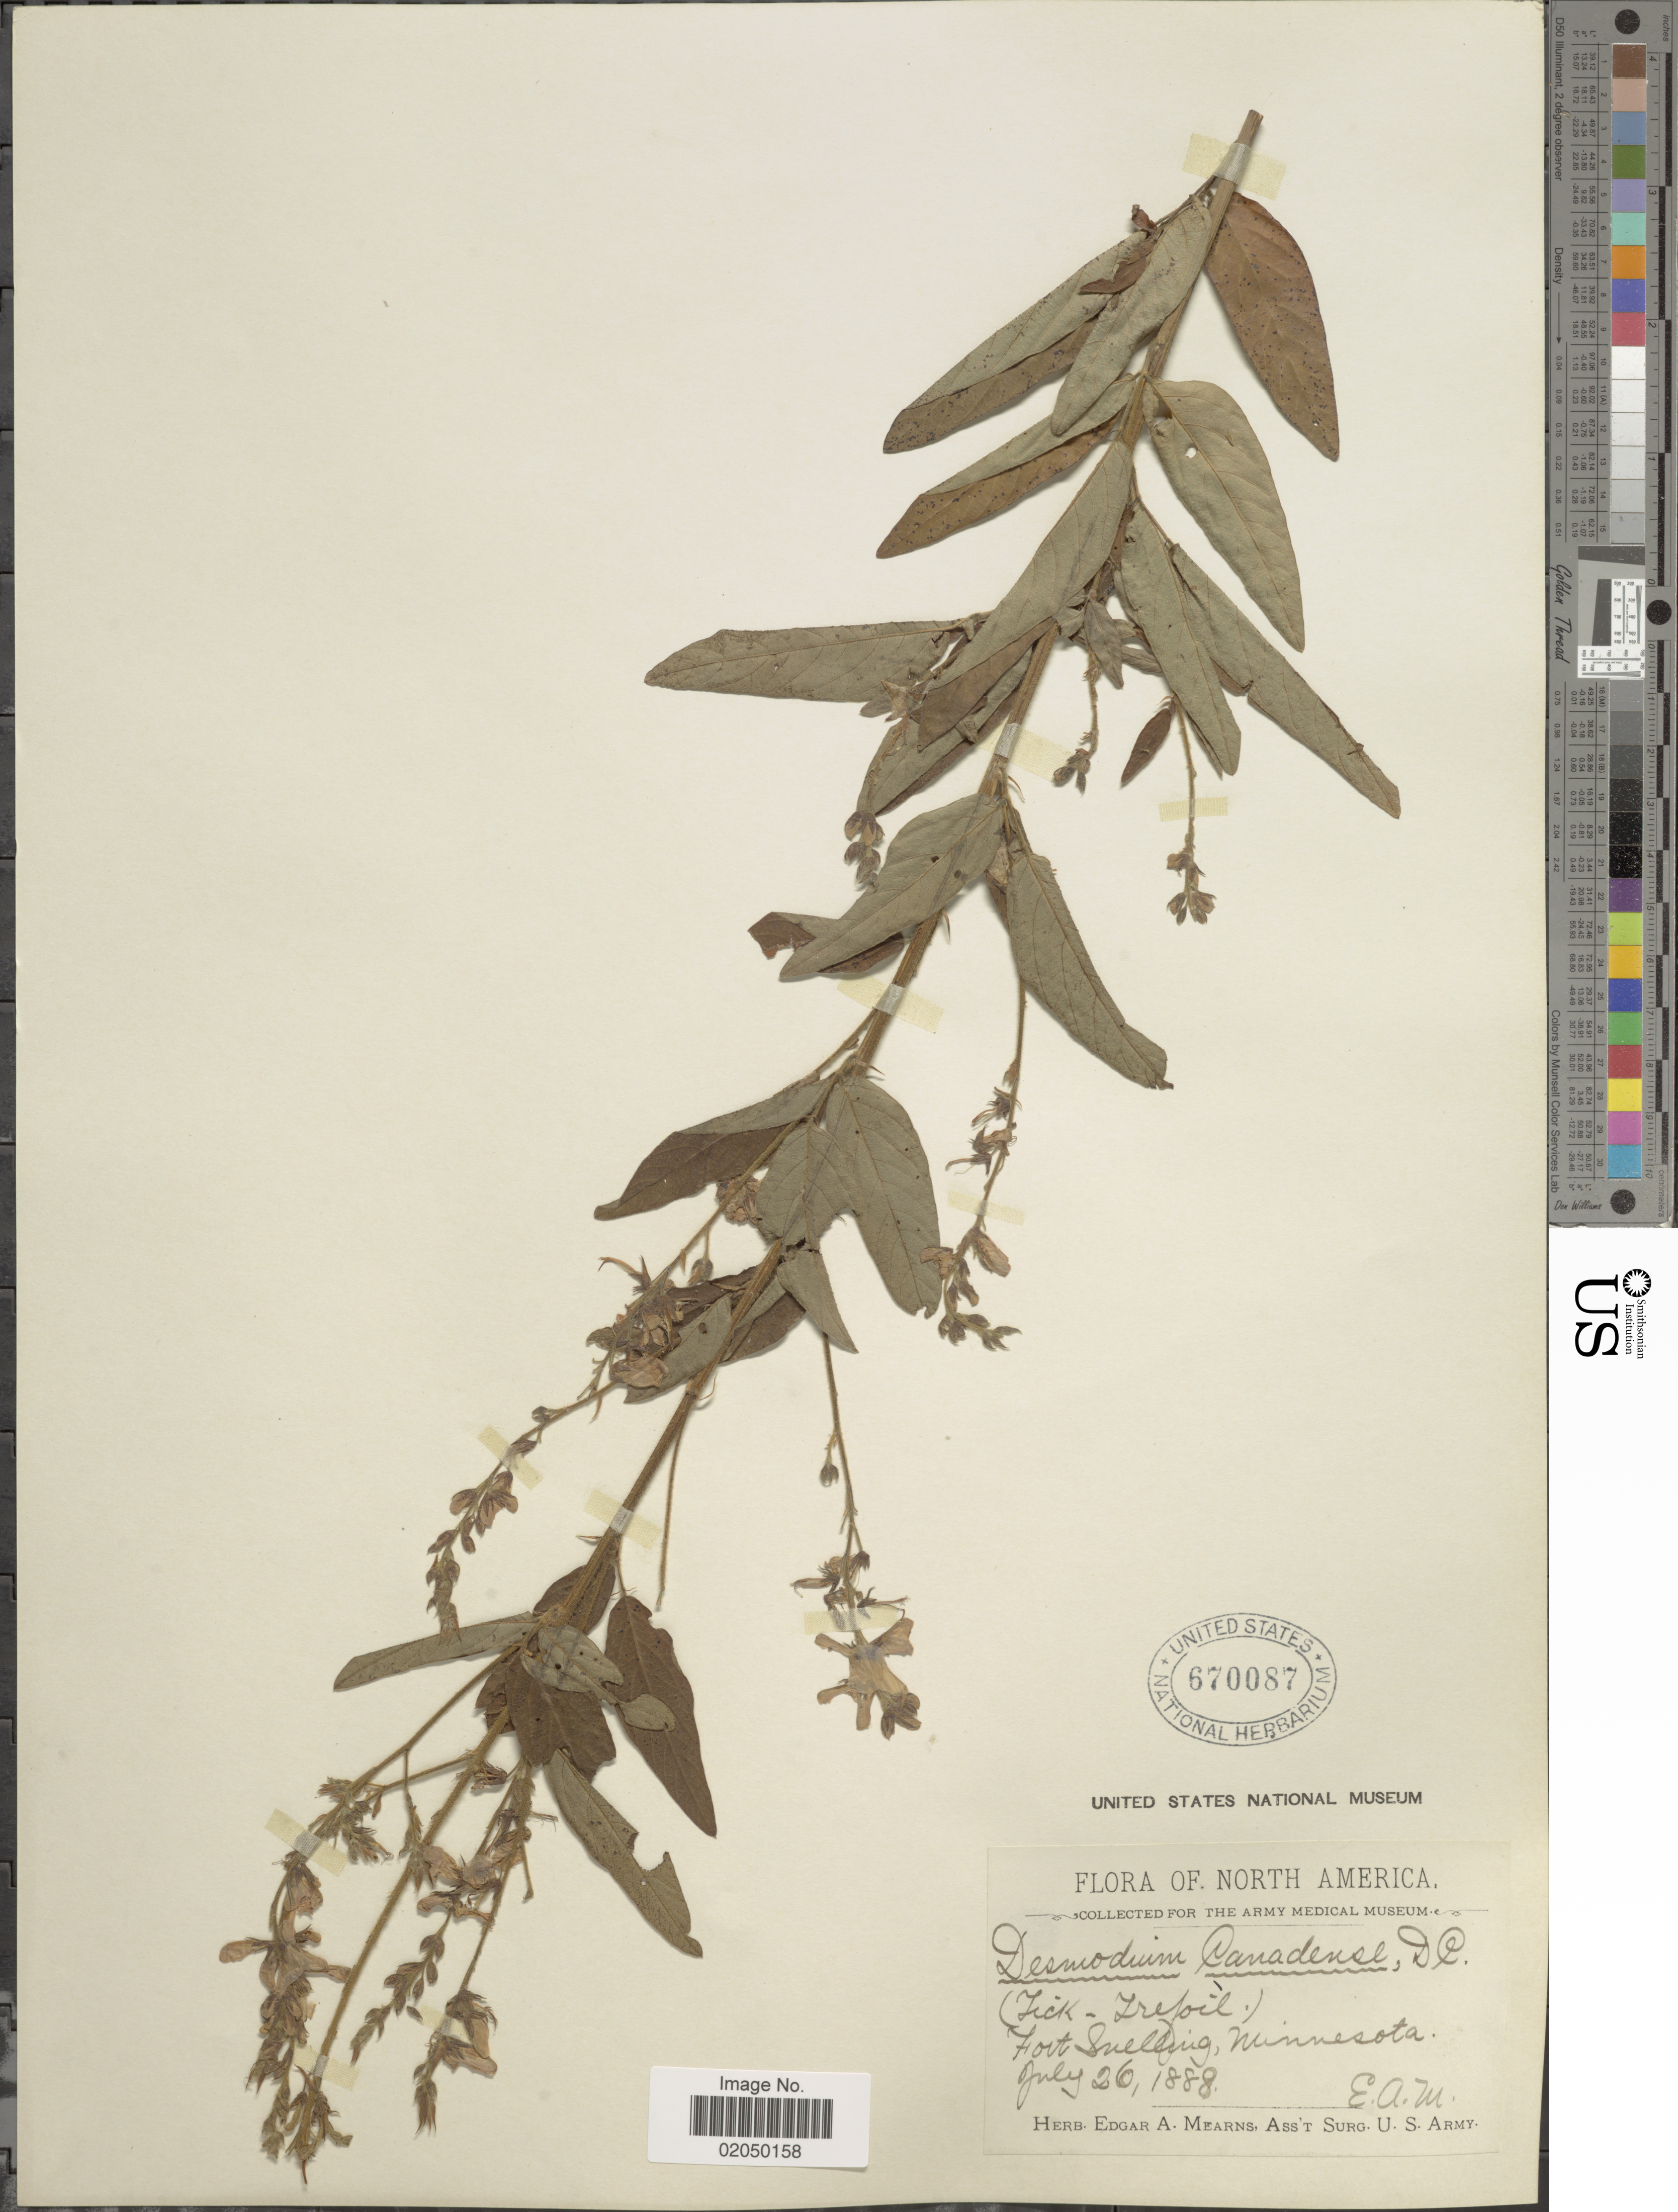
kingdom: Plantae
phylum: Tracheophyta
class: Magnoliopsida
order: Fabales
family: Fabaceae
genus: Desmodium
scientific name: Desmodium canadense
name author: (L.) DC.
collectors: E. A. Mearns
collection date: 1888-07-26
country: United States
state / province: Minnesota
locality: Fort Snelling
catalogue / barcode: US 670087